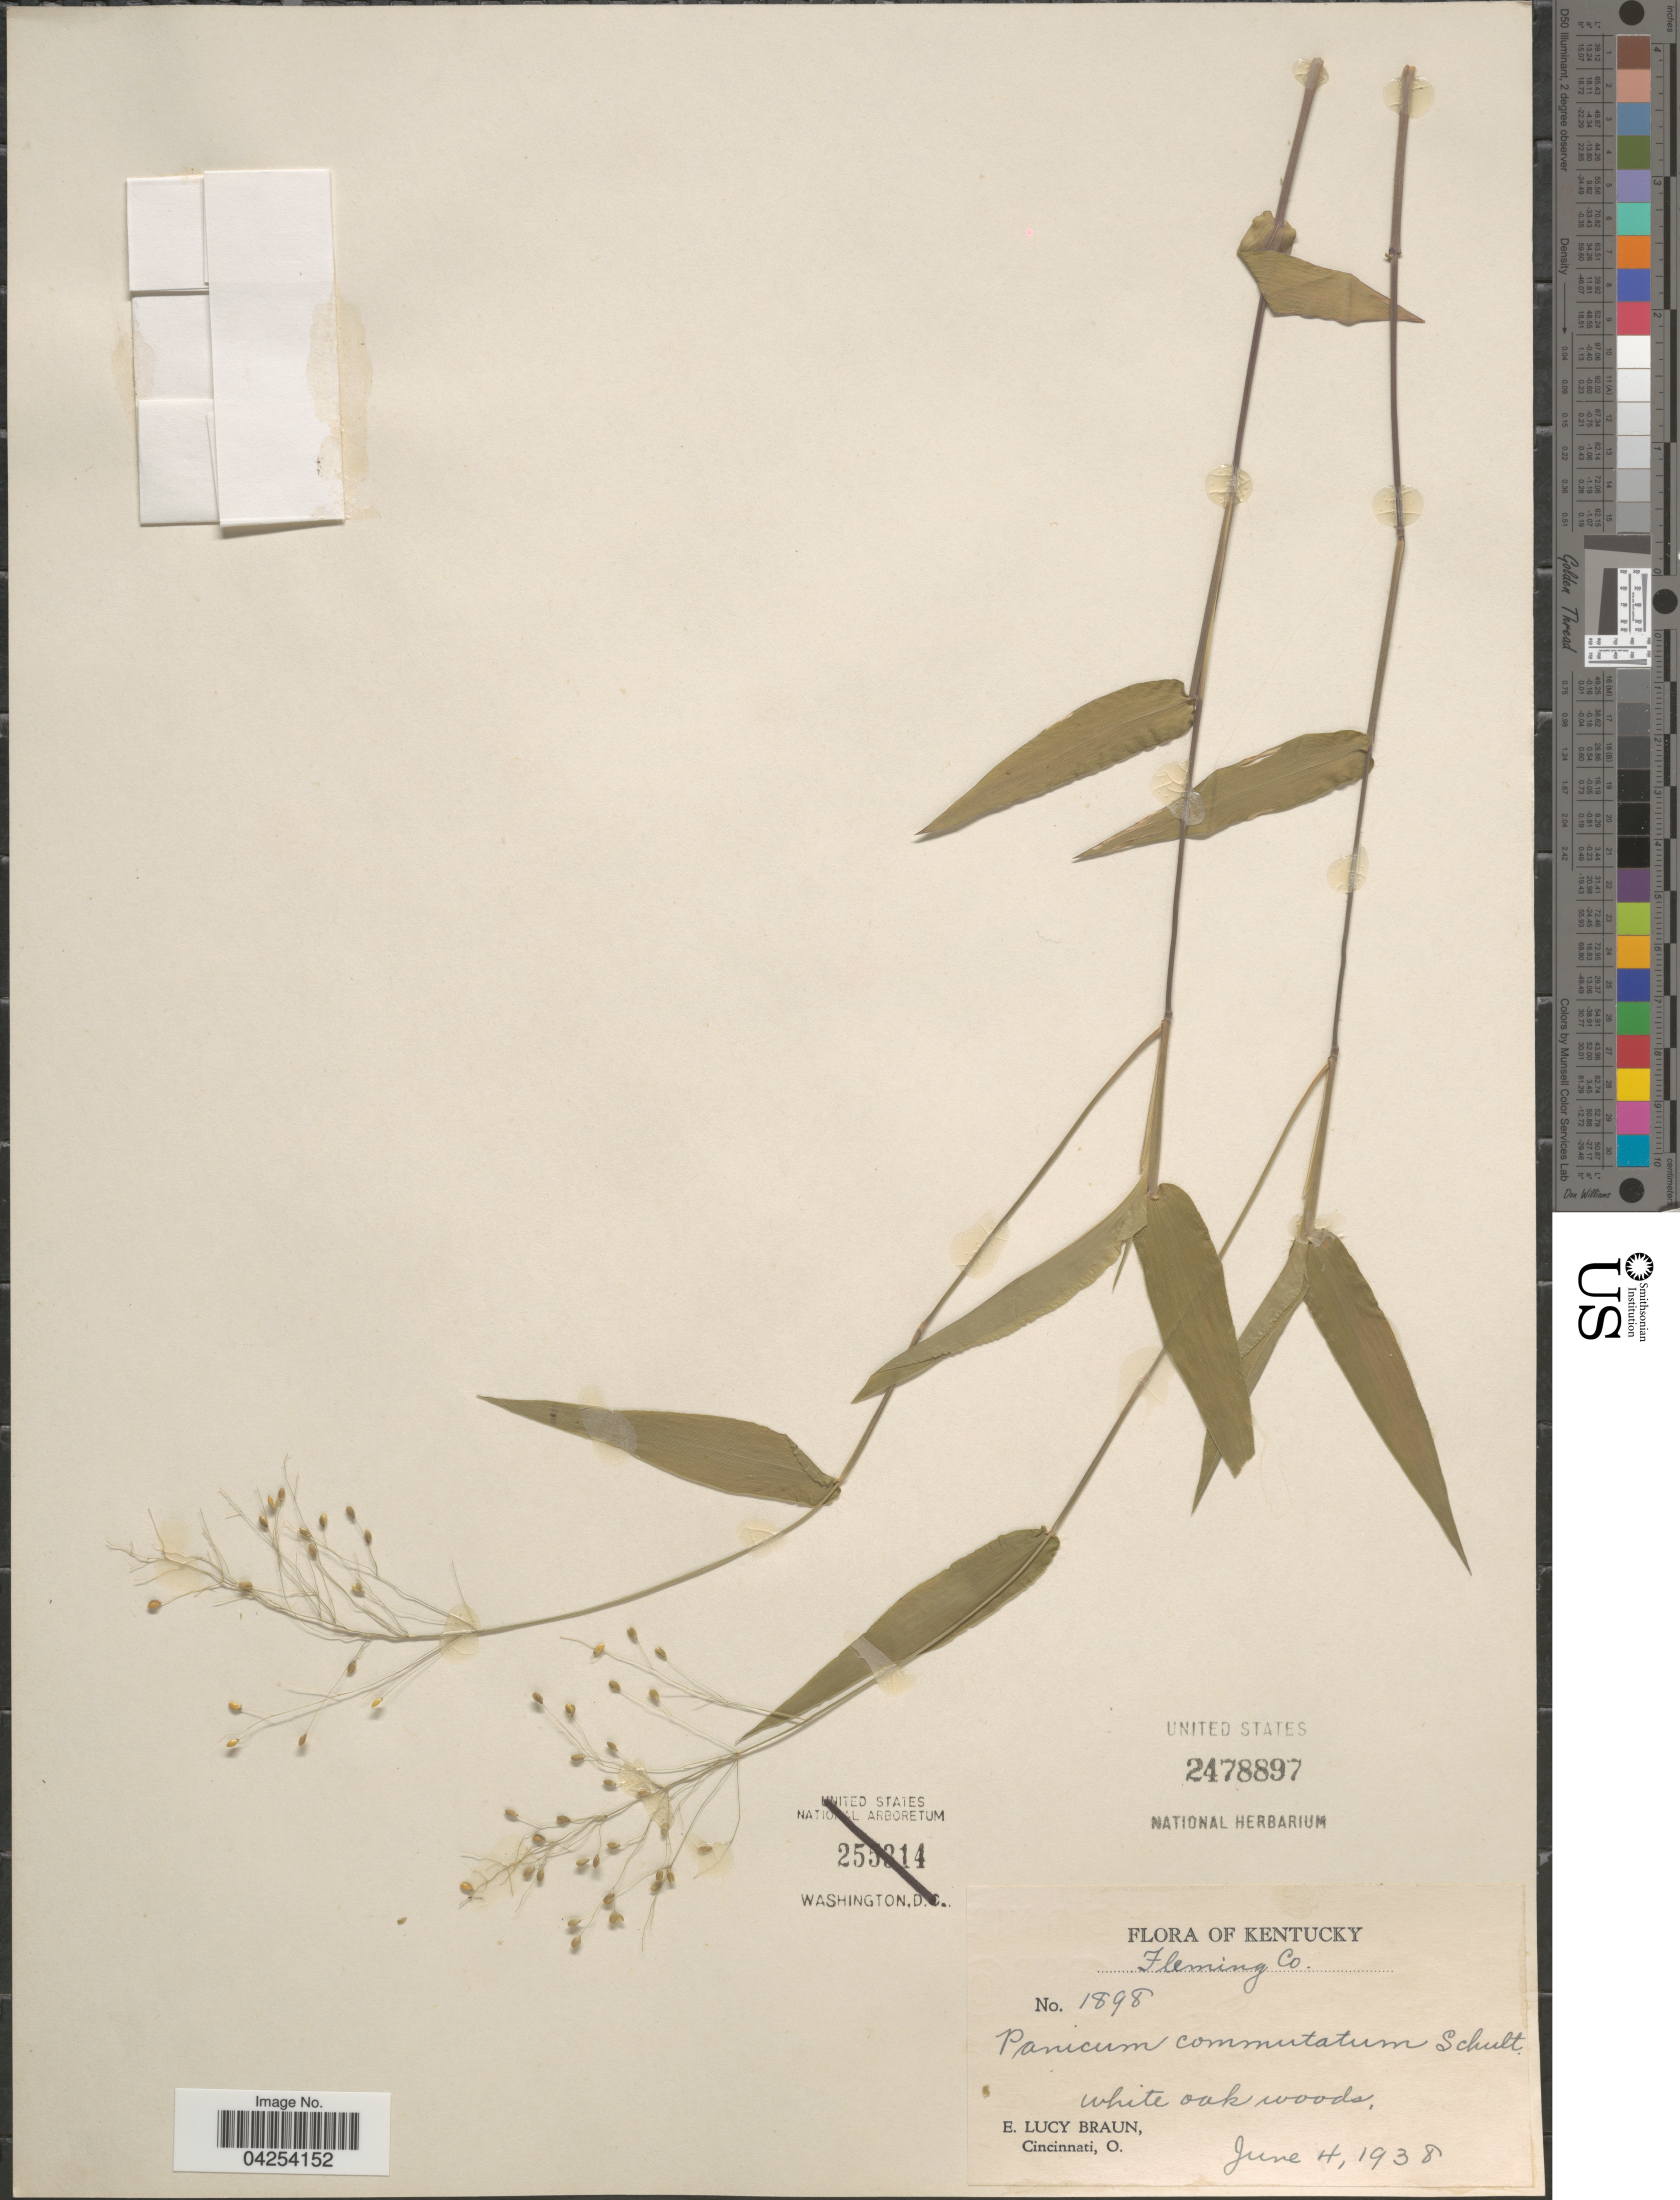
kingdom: Plantae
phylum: Tracheophyta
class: Liliopsida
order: Poales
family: Poaceae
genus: Dichanthelium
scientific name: Dichanthelium commutatum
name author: (Schult.) Gould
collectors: E. L. Braun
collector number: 1898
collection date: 1938-06-04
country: United States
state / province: Kentucky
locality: Fleming Co. White oak woods.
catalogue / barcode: US 2478897